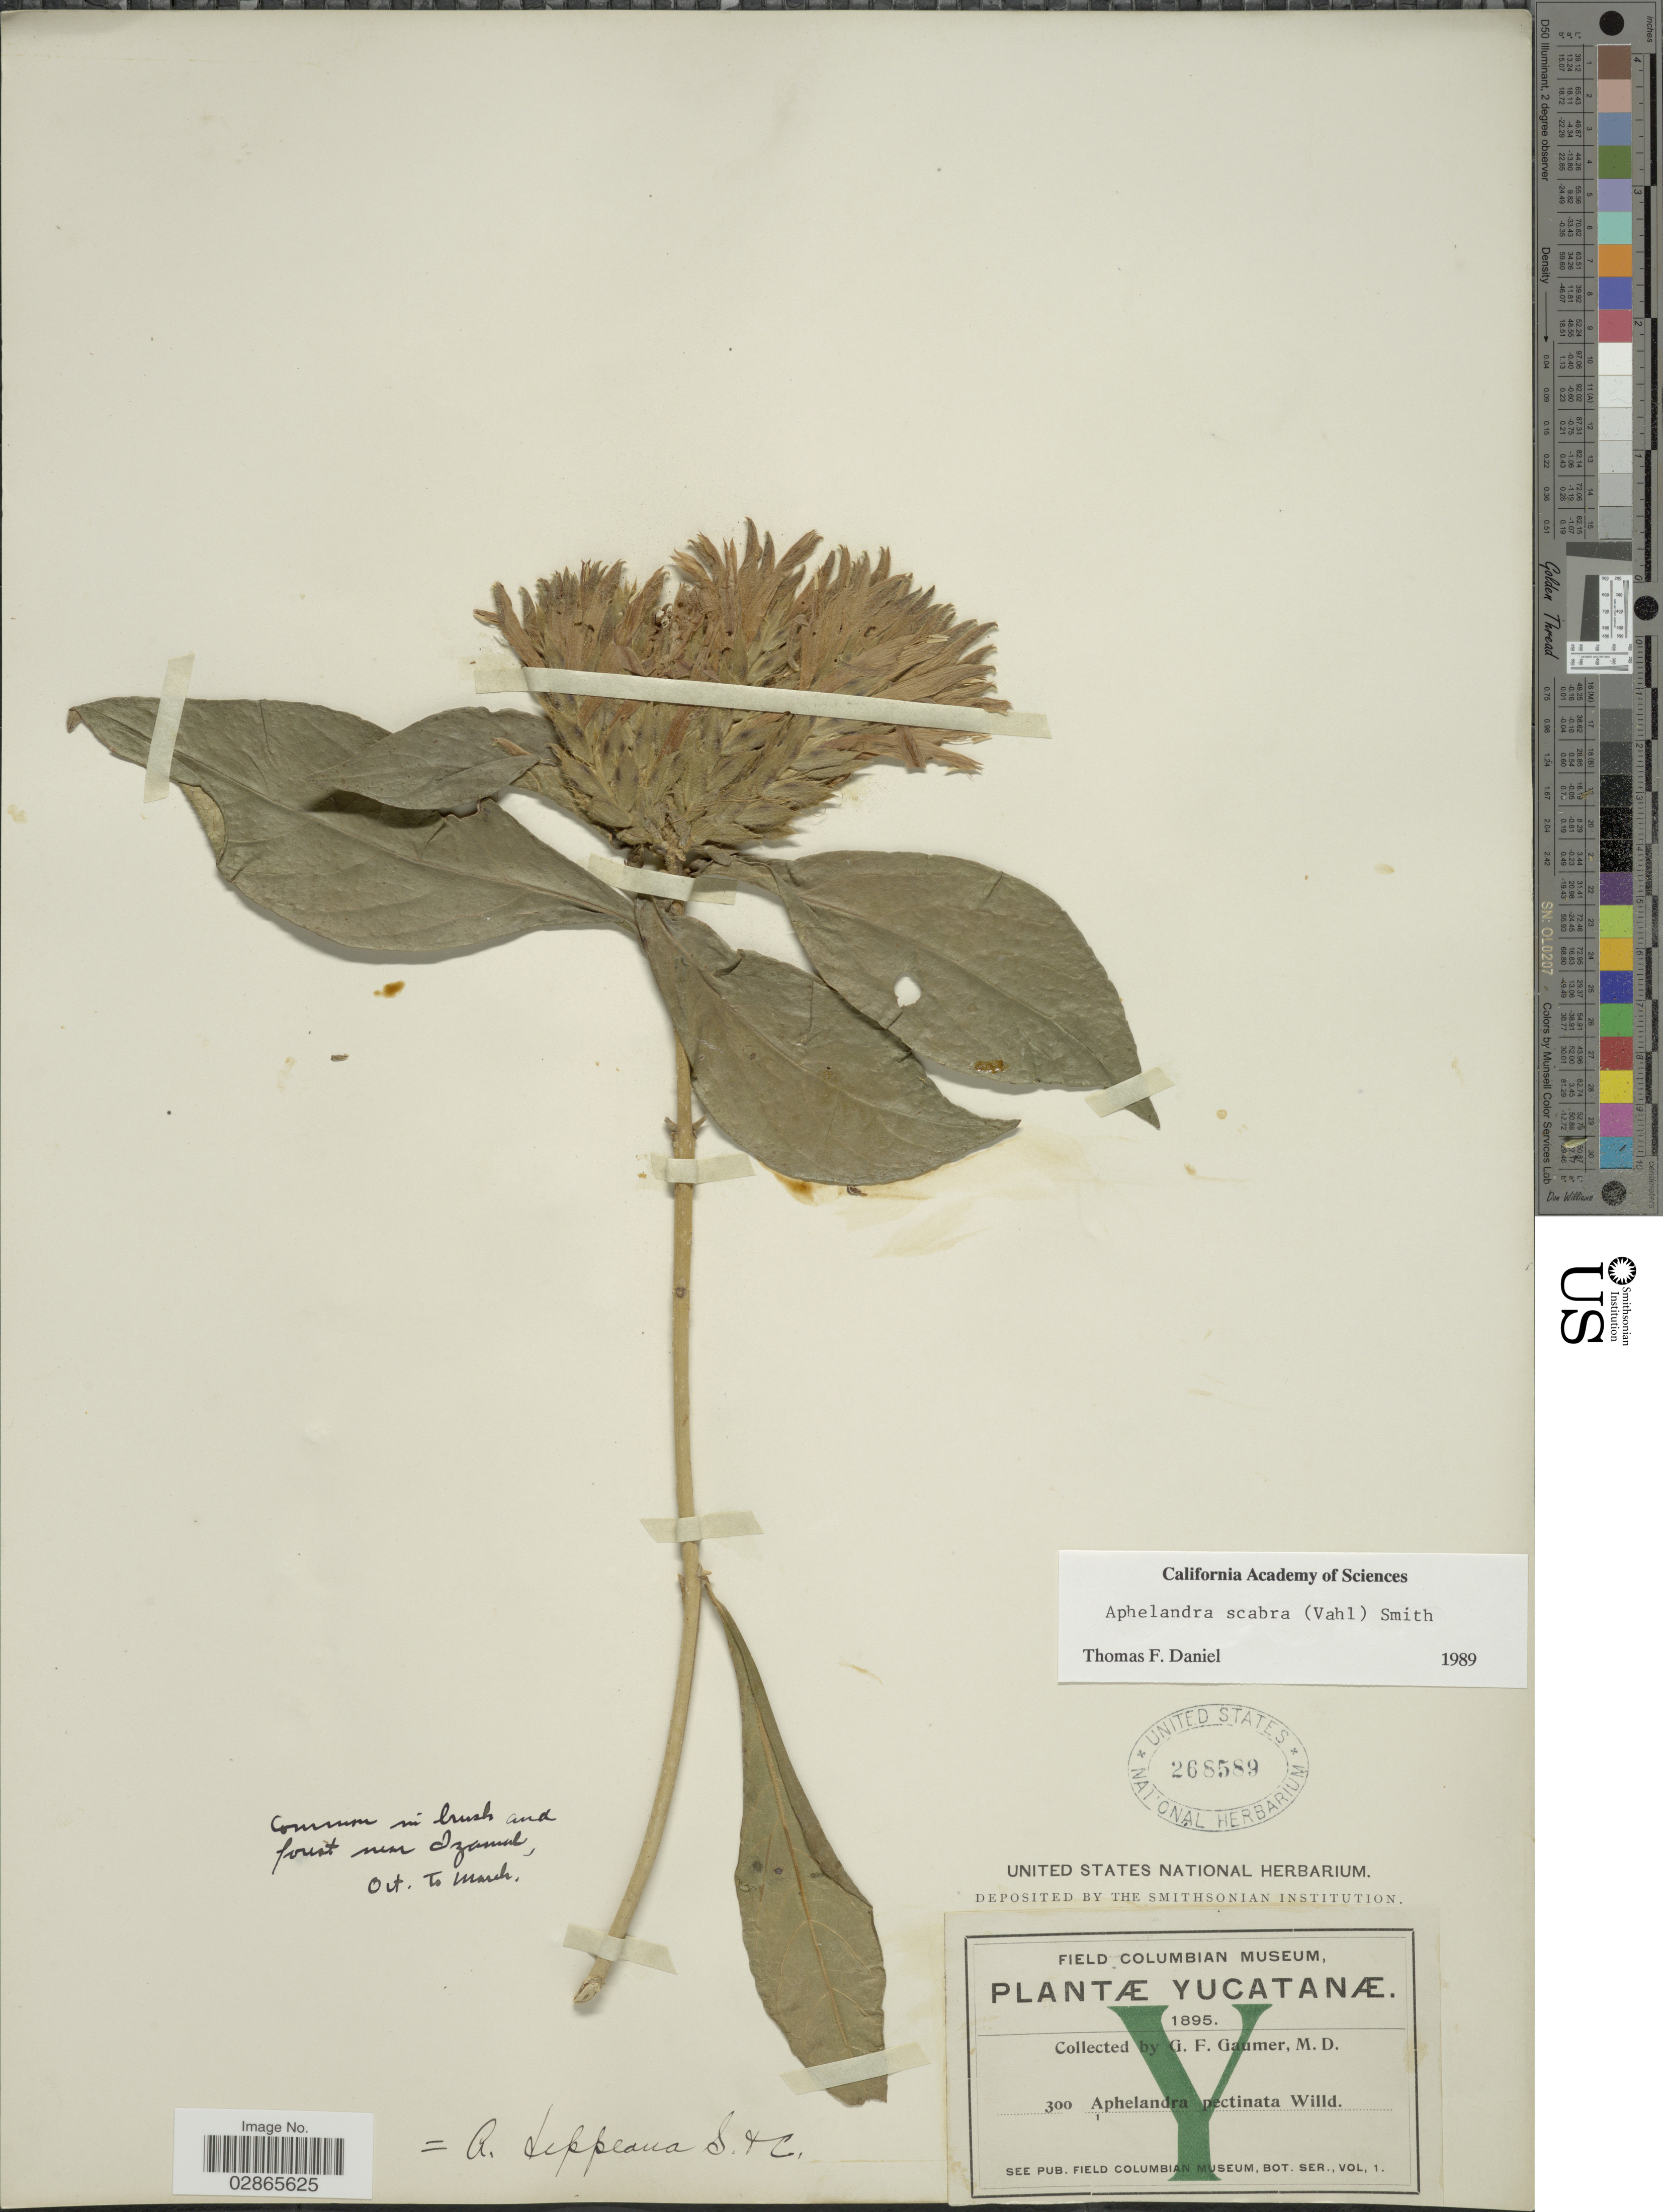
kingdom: Plantae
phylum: Tracheophyta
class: Magnoliopsida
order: Lamiales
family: Acanthaceae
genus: Aphelandra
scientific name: Aphelandra deppeana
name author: Schltdl. & Cham.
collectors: G. F. Gaumer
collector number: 300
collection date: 1895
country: Mexico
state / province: Yucatán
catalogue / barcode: US 268589